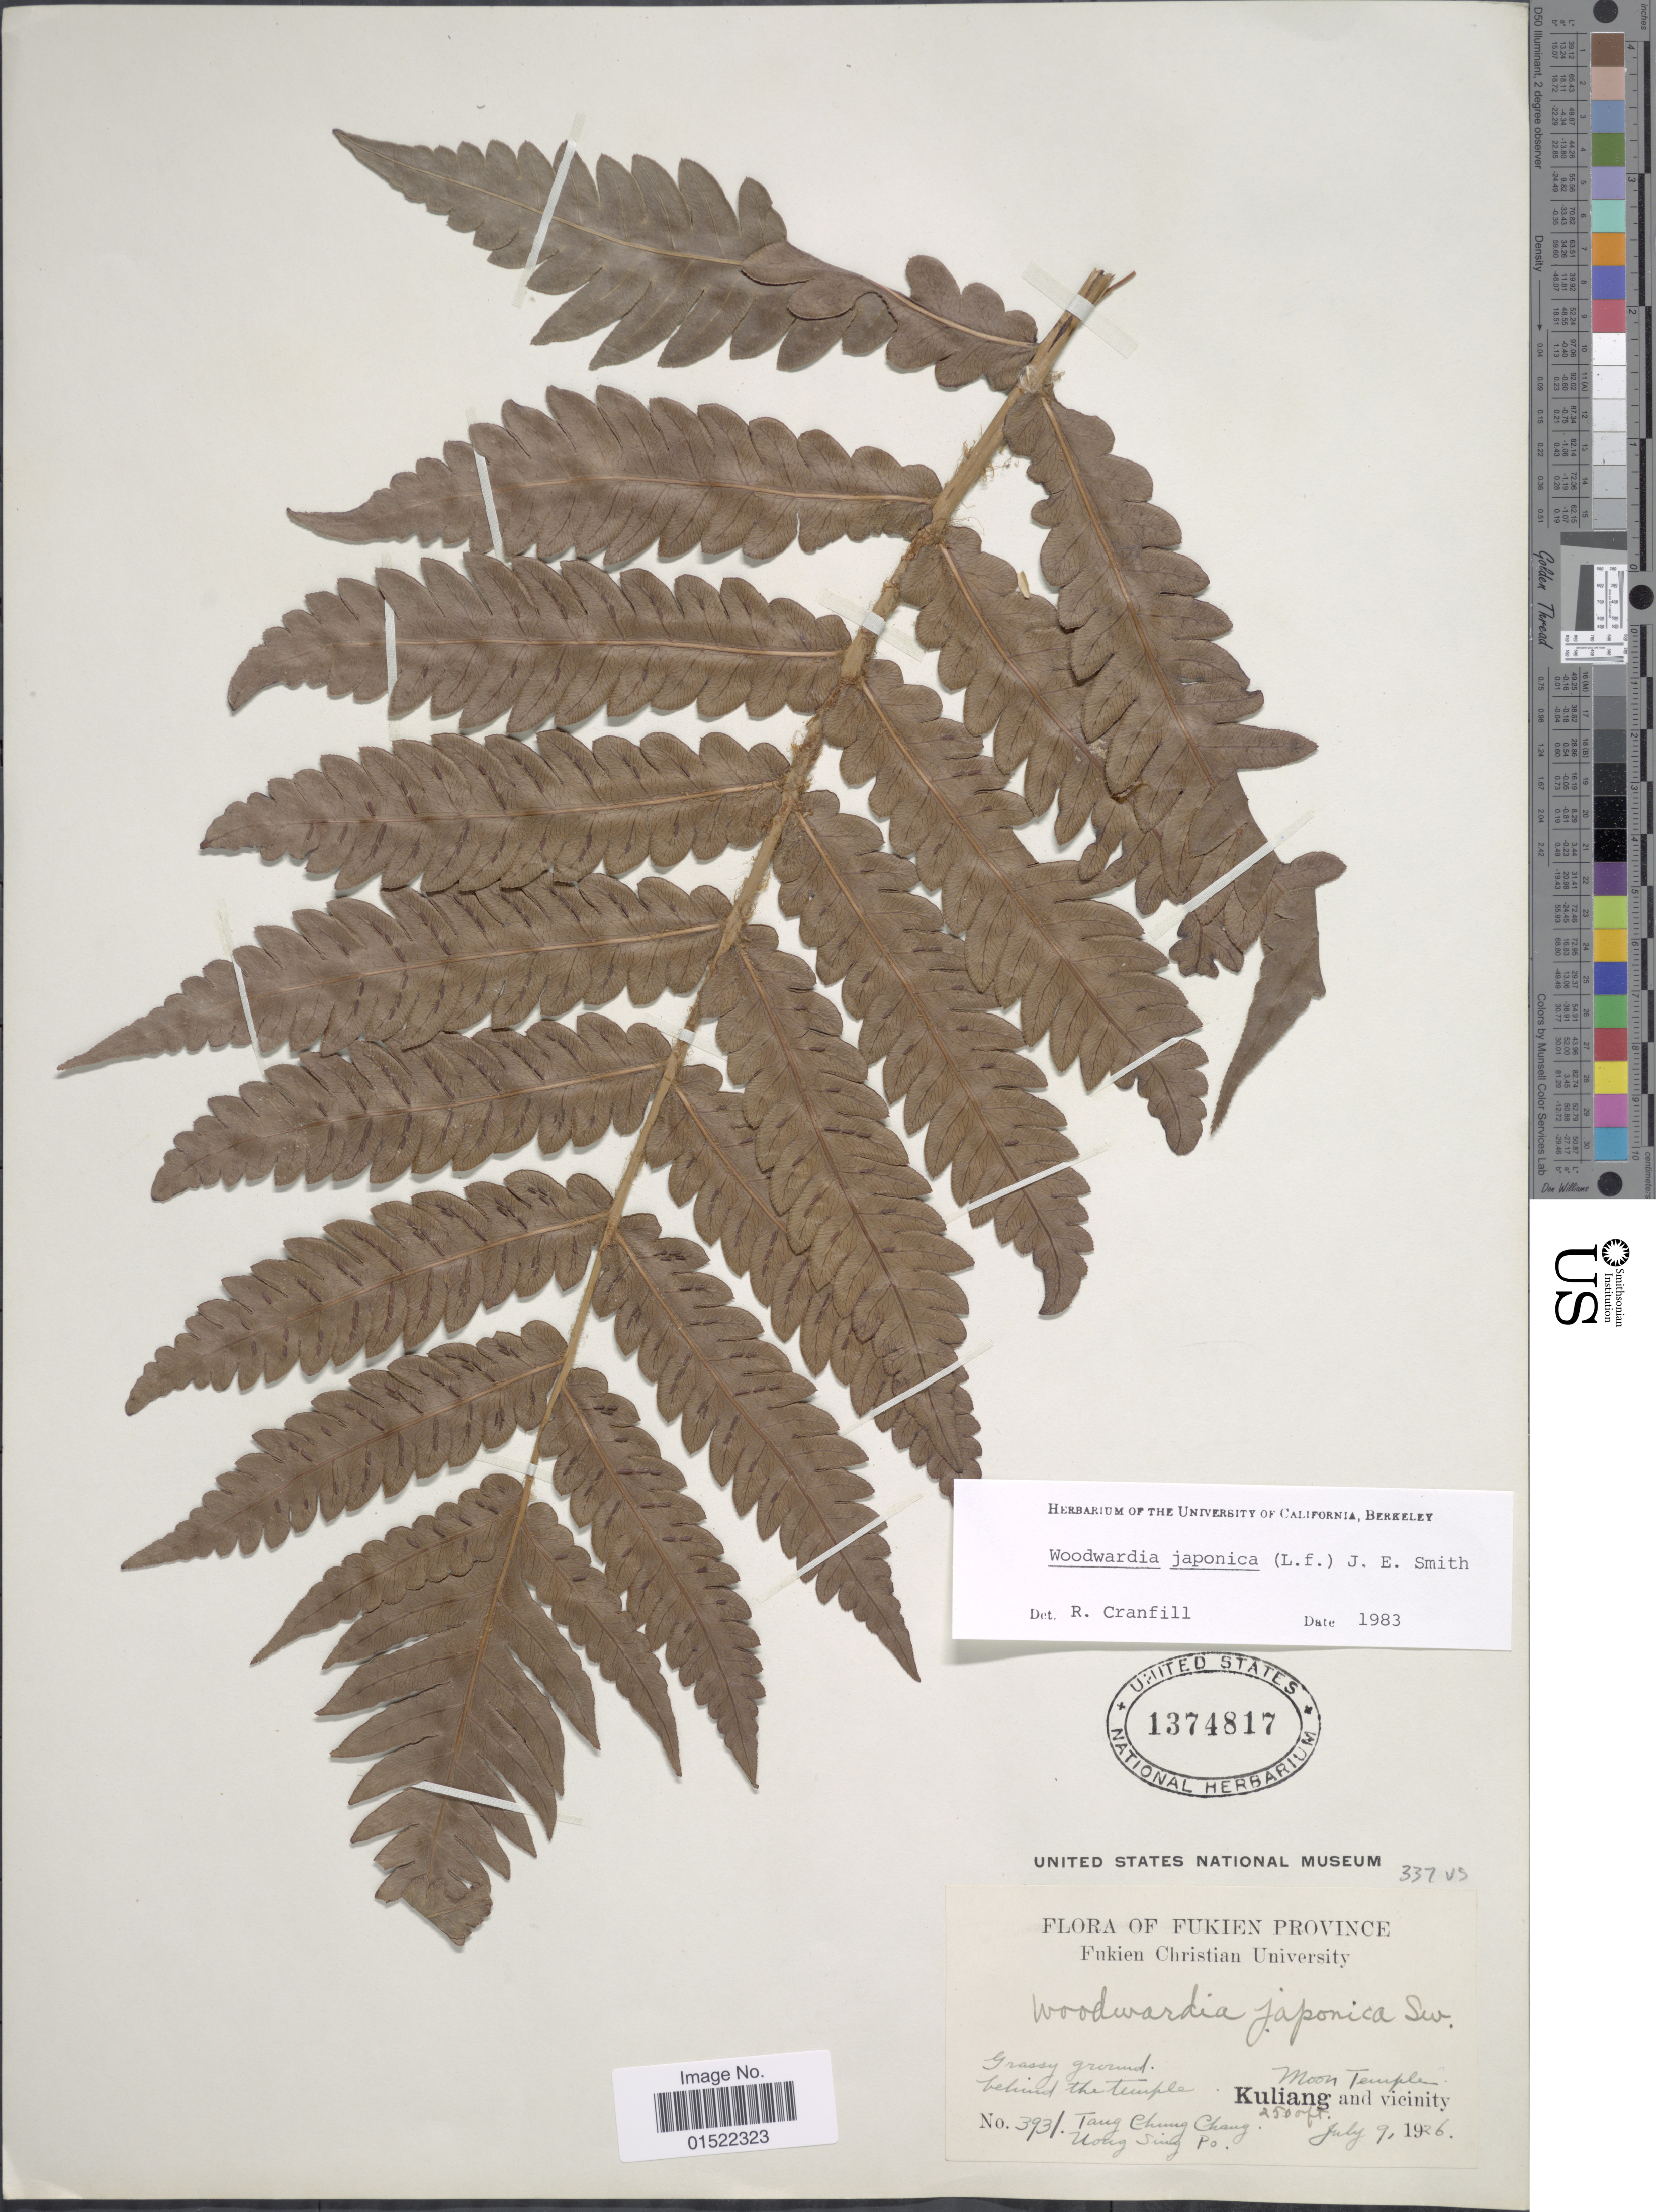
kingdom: Plantae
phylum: Tracheophyta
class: Polypodiopsida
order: Polypodiales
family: Blechnaceae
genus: Woodwardia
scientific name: Woodwardia japonica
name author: (L. f.) Sm.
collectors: C. C. Tang & Uong Sing Po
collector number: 393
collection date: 1926-07-09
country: China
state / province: Fujian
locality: Fukien Province, behind the Tumple, Moon Temple, Kuliang and vicinity [interpreted]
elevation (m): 762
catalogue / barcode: US 1374817